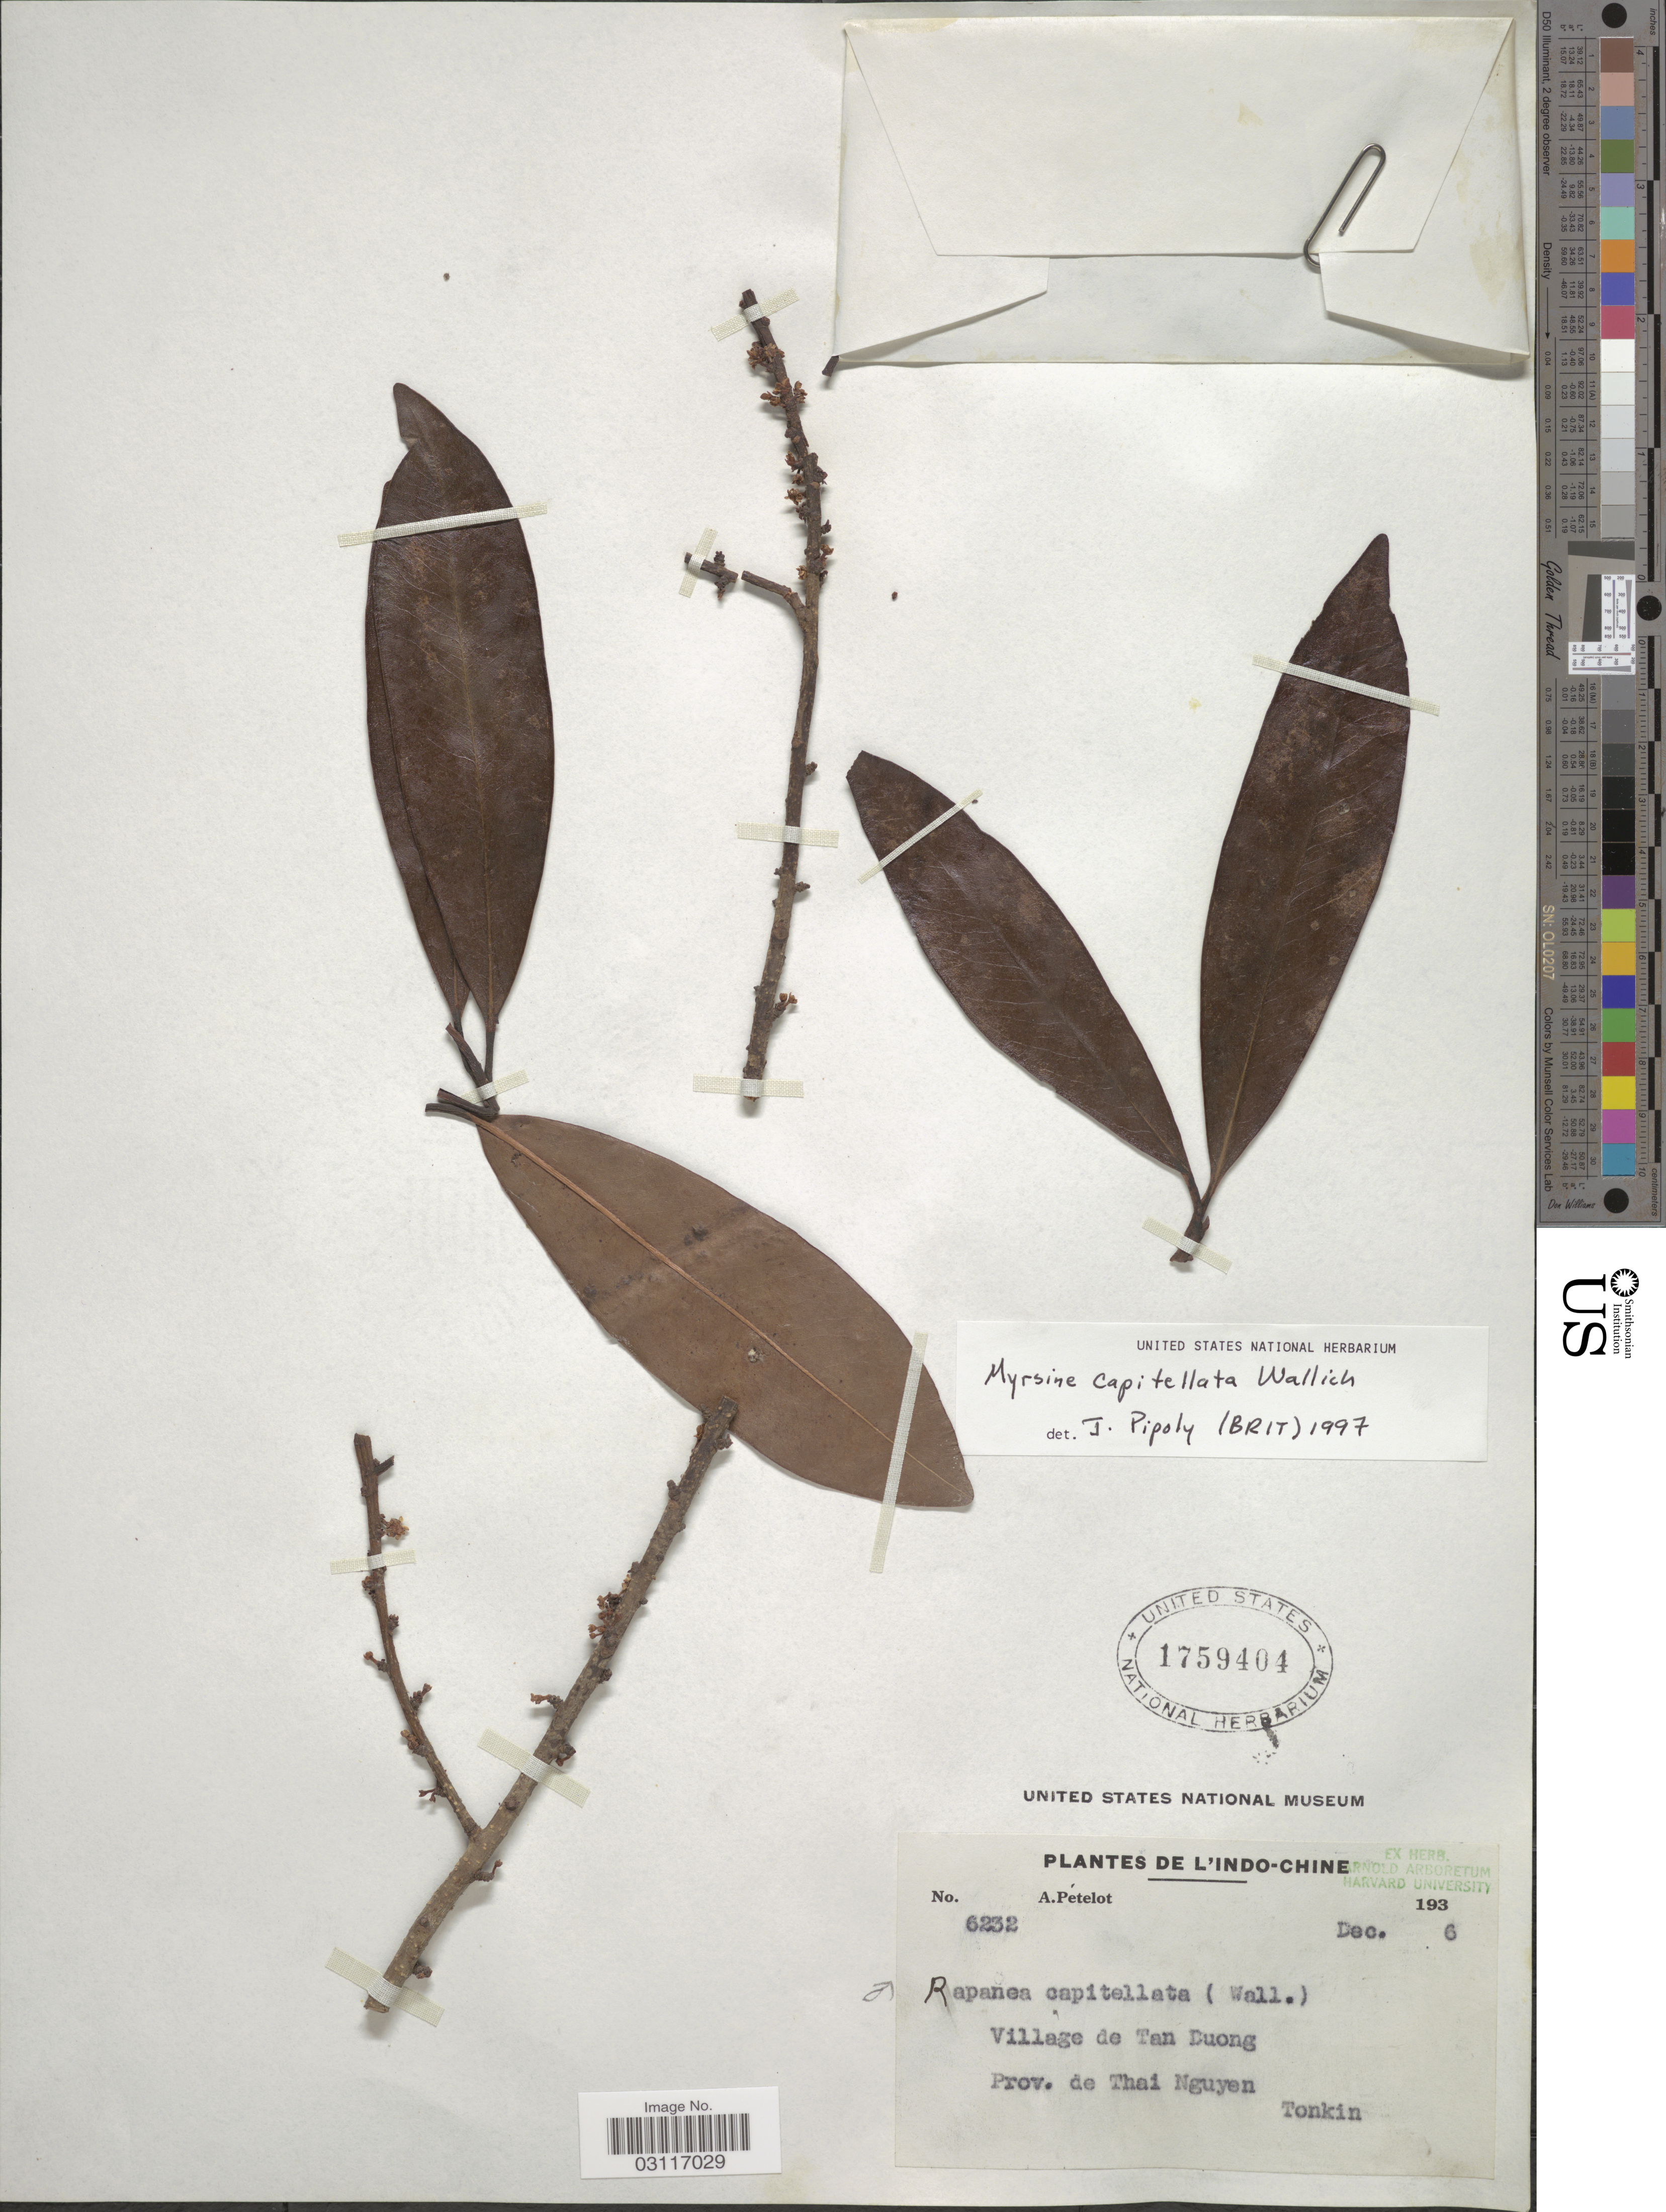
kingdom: Plantae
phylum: Tracheophyta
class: Magnoliopsida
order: Ericales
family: Primulaceae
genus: Myrsine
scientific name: Myrsine capitellata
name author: Wall.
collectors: A. Petelot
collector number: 6232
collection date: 1936-12-06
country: Vietnam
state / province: Thai Nguyen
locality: L'Indo-Chine. Village de Tan Duong. Prov. de Thai Nguyen. Tonkin.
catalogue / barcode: US 1759404